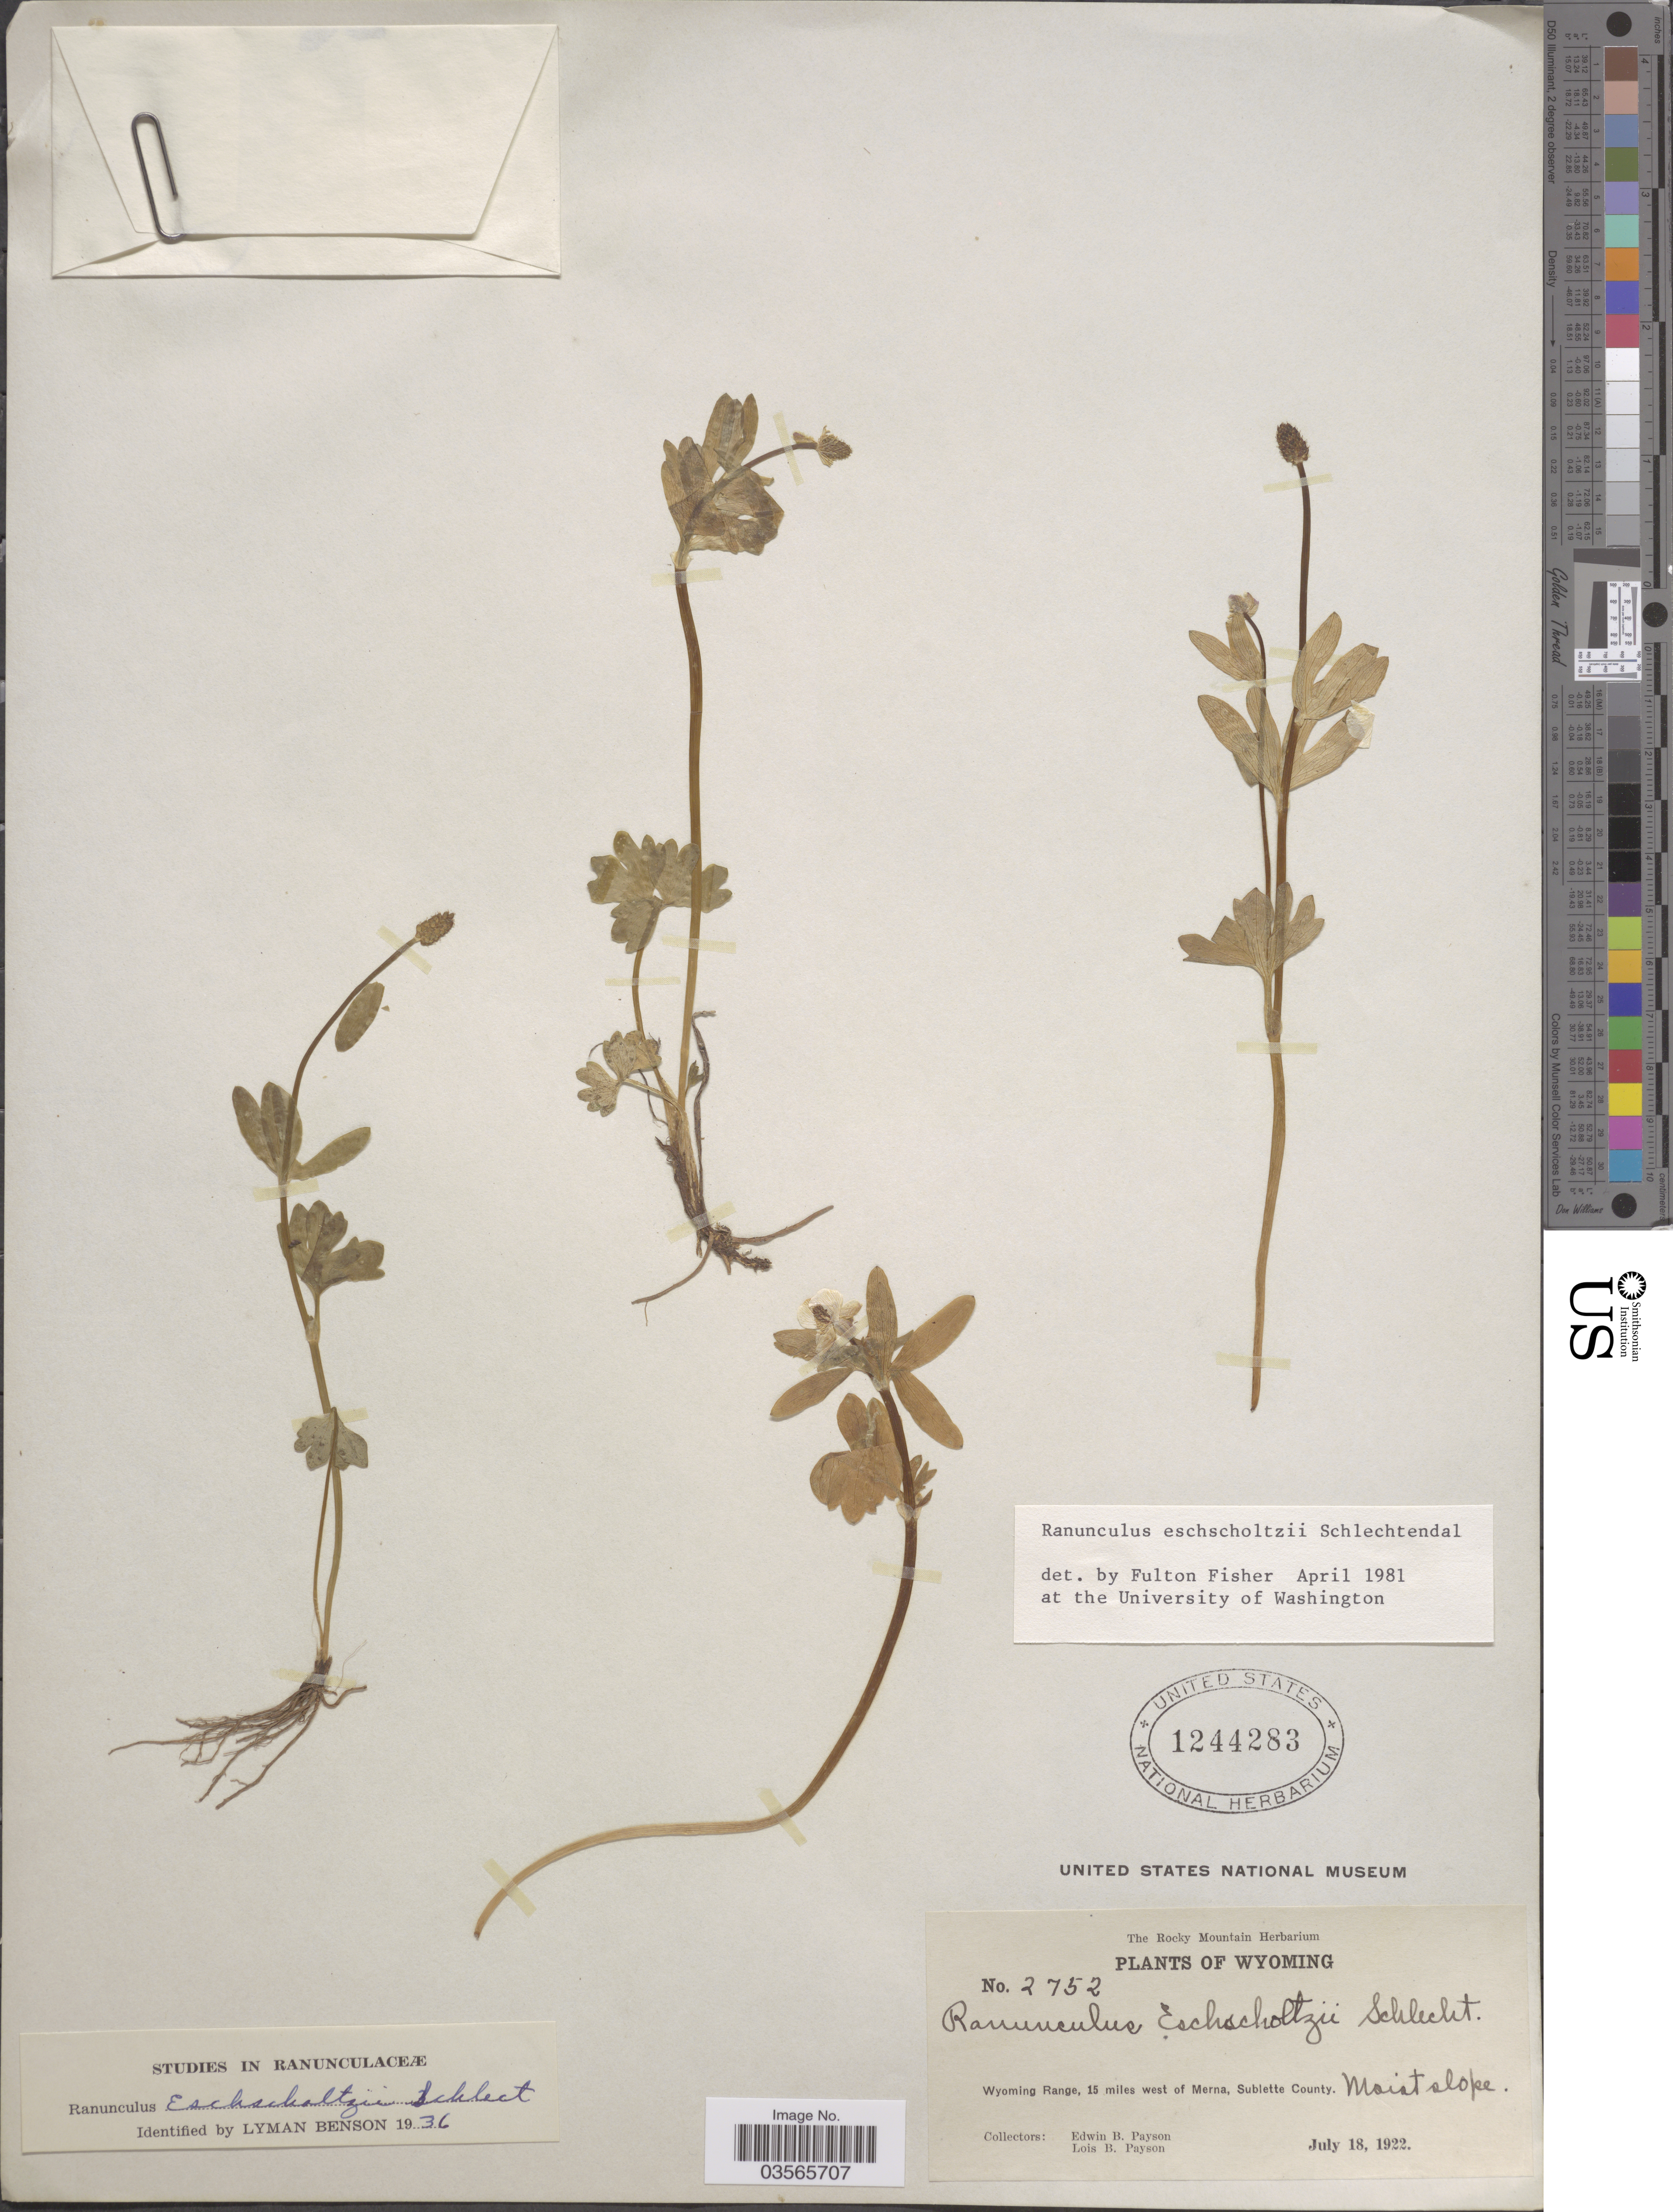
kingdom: Plantae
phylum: Tracheophyta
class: Magnoliopsida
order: Ranunculales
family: Ranunculaceae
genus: Ranunculus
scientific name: Ranunculus eschscholtzii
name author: Schltdl.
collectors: E. B. Payson & L. Payson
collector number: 2752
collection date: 1922-07-18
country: United States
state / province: Wyoming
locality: Wyoming Range, 15 miles west of Merna, Sublette County. Moist slope.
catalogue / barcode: US 1244283